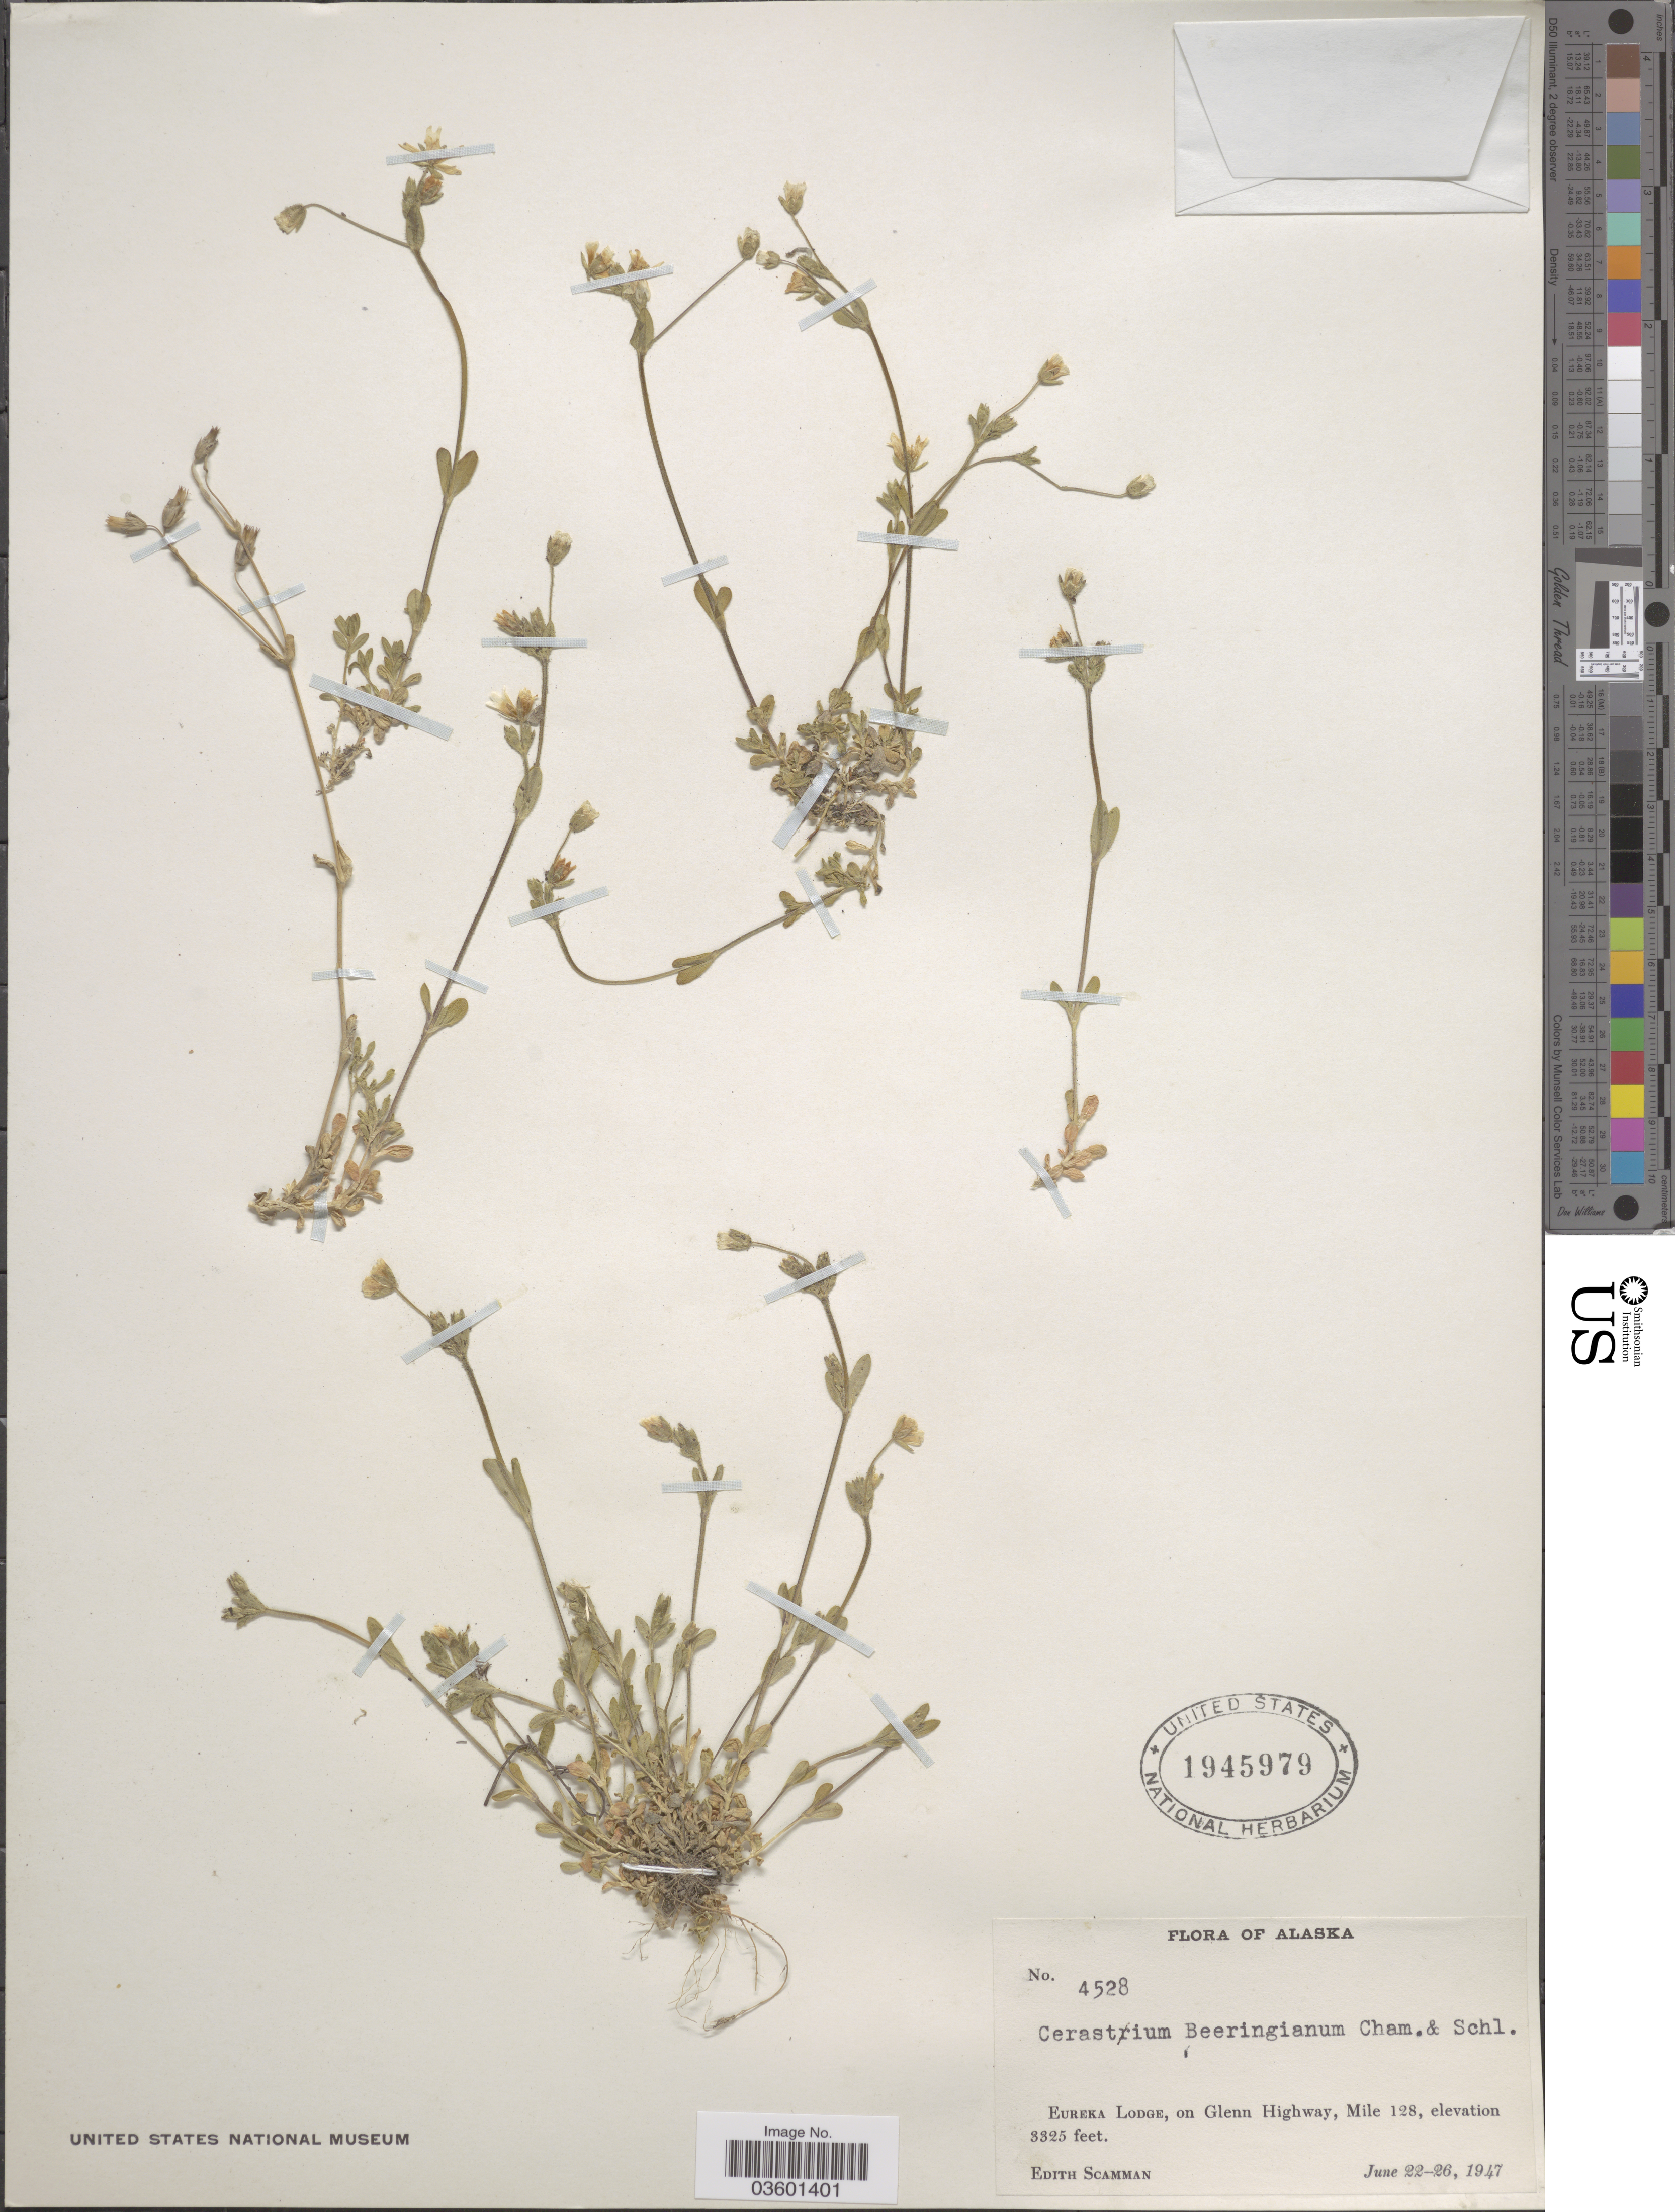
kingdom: Plantae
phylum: Tracheophyta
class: Magnoliopsida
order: Caryophyllales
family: Caryophyllaceae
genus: Cerastium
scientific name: Cerastium beeringianum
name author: Cham. & Schltdl.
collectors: E. Scamman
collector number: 4528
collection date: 1947-06-22/1947-06-26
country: United States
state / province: Alaska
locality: Eureka Lodge, on Glenn Highway, Mile 128.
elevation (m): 1013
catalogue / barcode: US 1945979